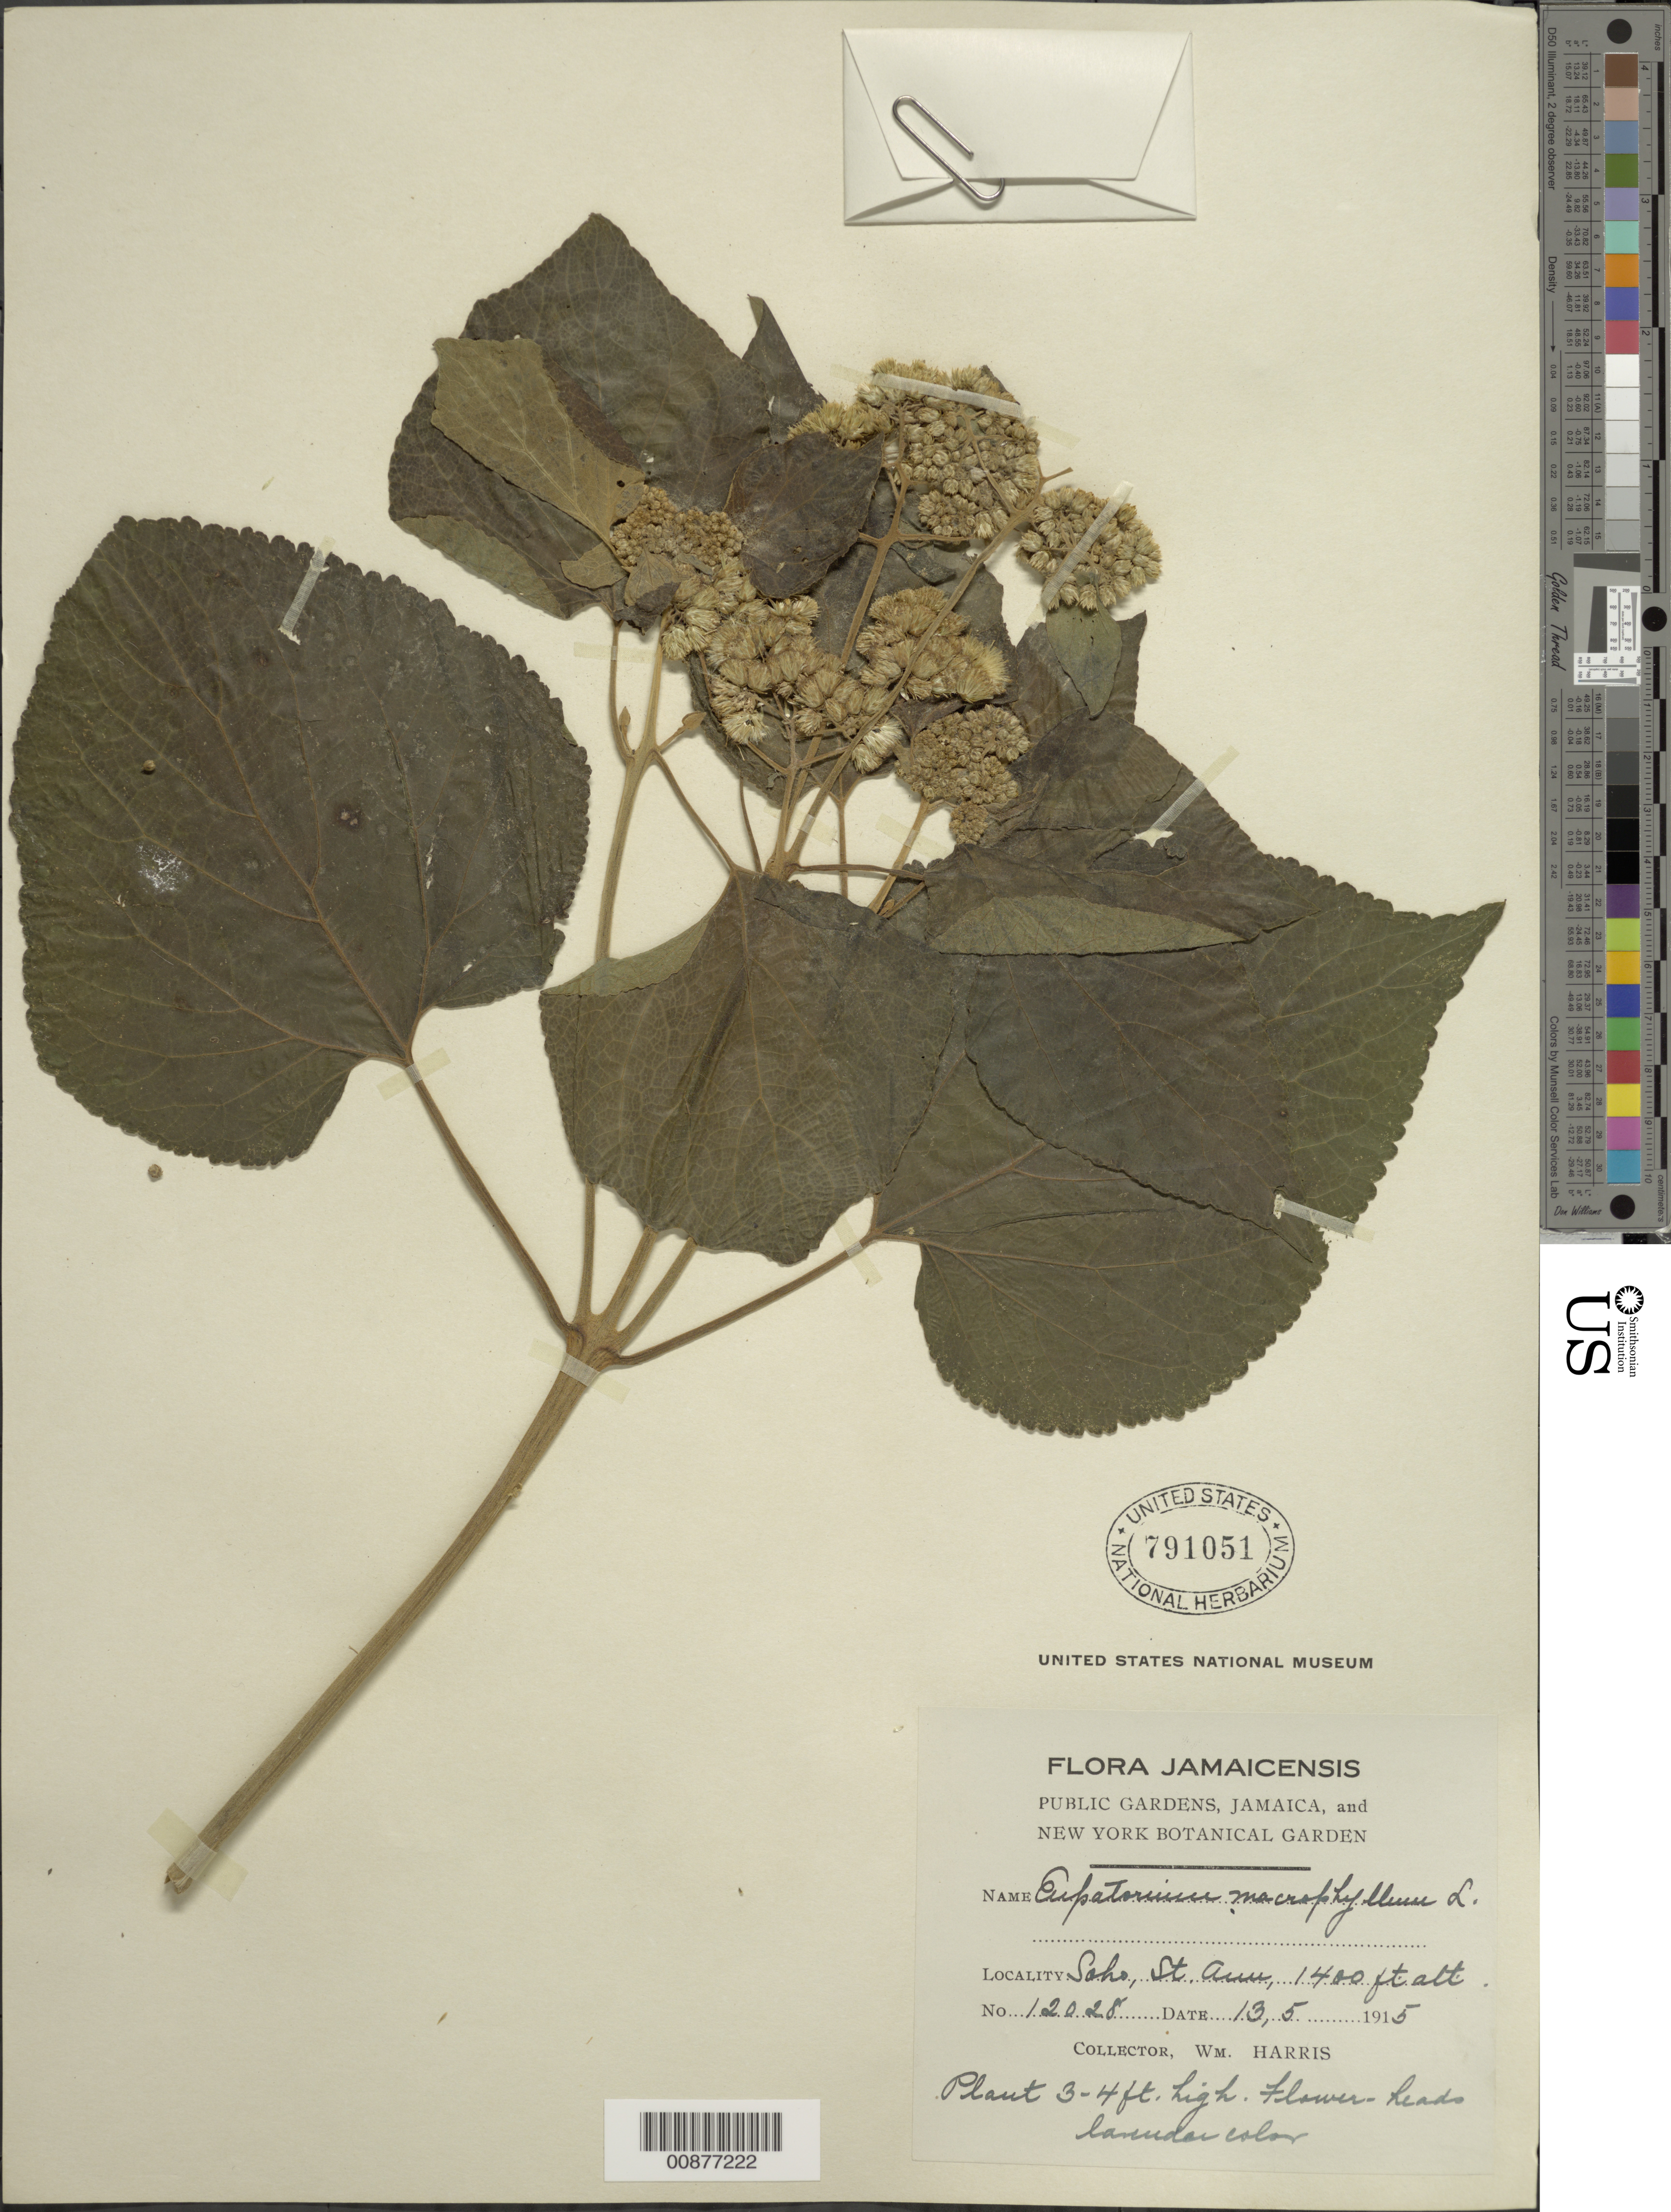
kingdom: Plantae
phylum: Tracheophyta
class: Magnoliopsida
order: Asterales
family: Asteraceae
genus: Hebeclinium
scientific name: Hebeclinium macrophyllum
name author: (L.) DC.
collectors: W. H. Harris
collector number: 12028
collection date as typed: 13 May 1915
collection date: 1915-05-13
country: Jamaica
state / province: Saint Ann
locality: Soho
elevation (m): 427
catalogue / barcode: US 791051